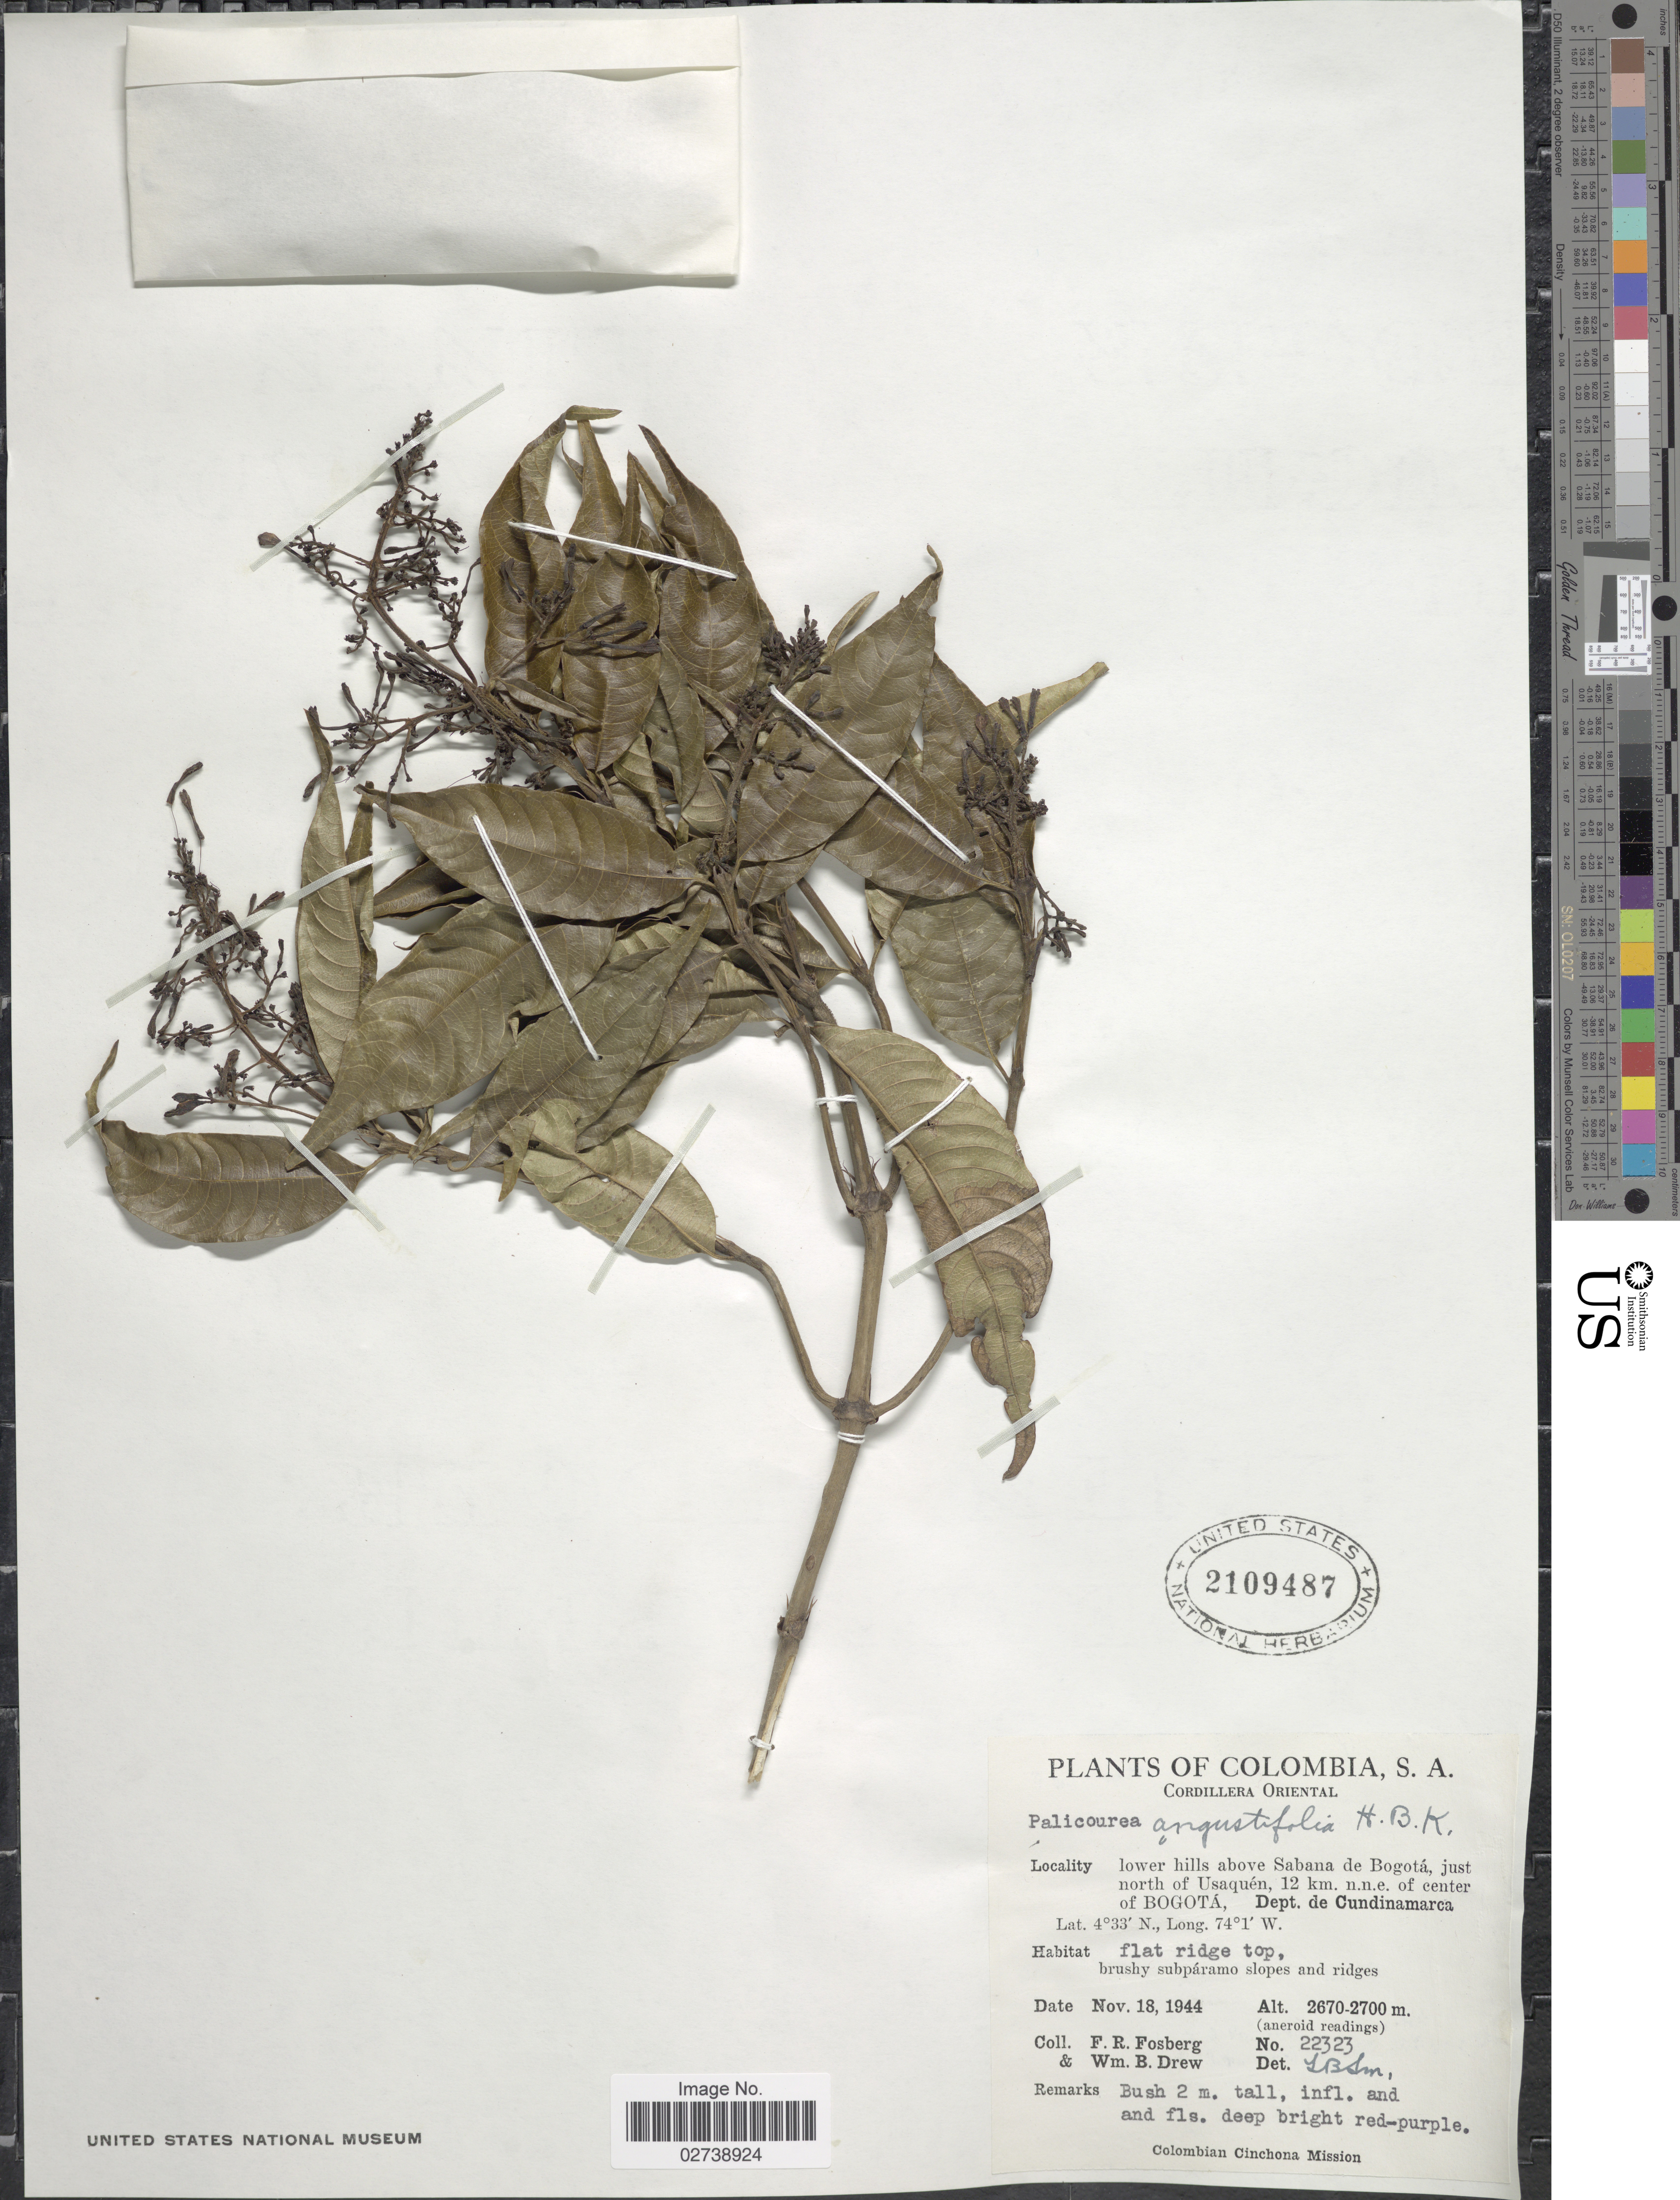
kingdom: Plantae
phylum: Tracheophyta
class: Magnoliopsida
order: Gentianales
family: Rubiaceae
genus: Palicourea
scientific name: Palicourea angustifolia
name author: Kunth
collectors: F. R. Fosberg & W. B. Drew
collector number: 22323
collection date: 1944-11-18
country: Colombia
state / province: Cundinamarca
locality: Lower hills above Sabana de Bogota, just north of Usaquen, 12 km n.n.e. of center of Bogota. Dept. de Cundinamarca.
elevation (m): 2670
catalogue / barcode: US 2109487